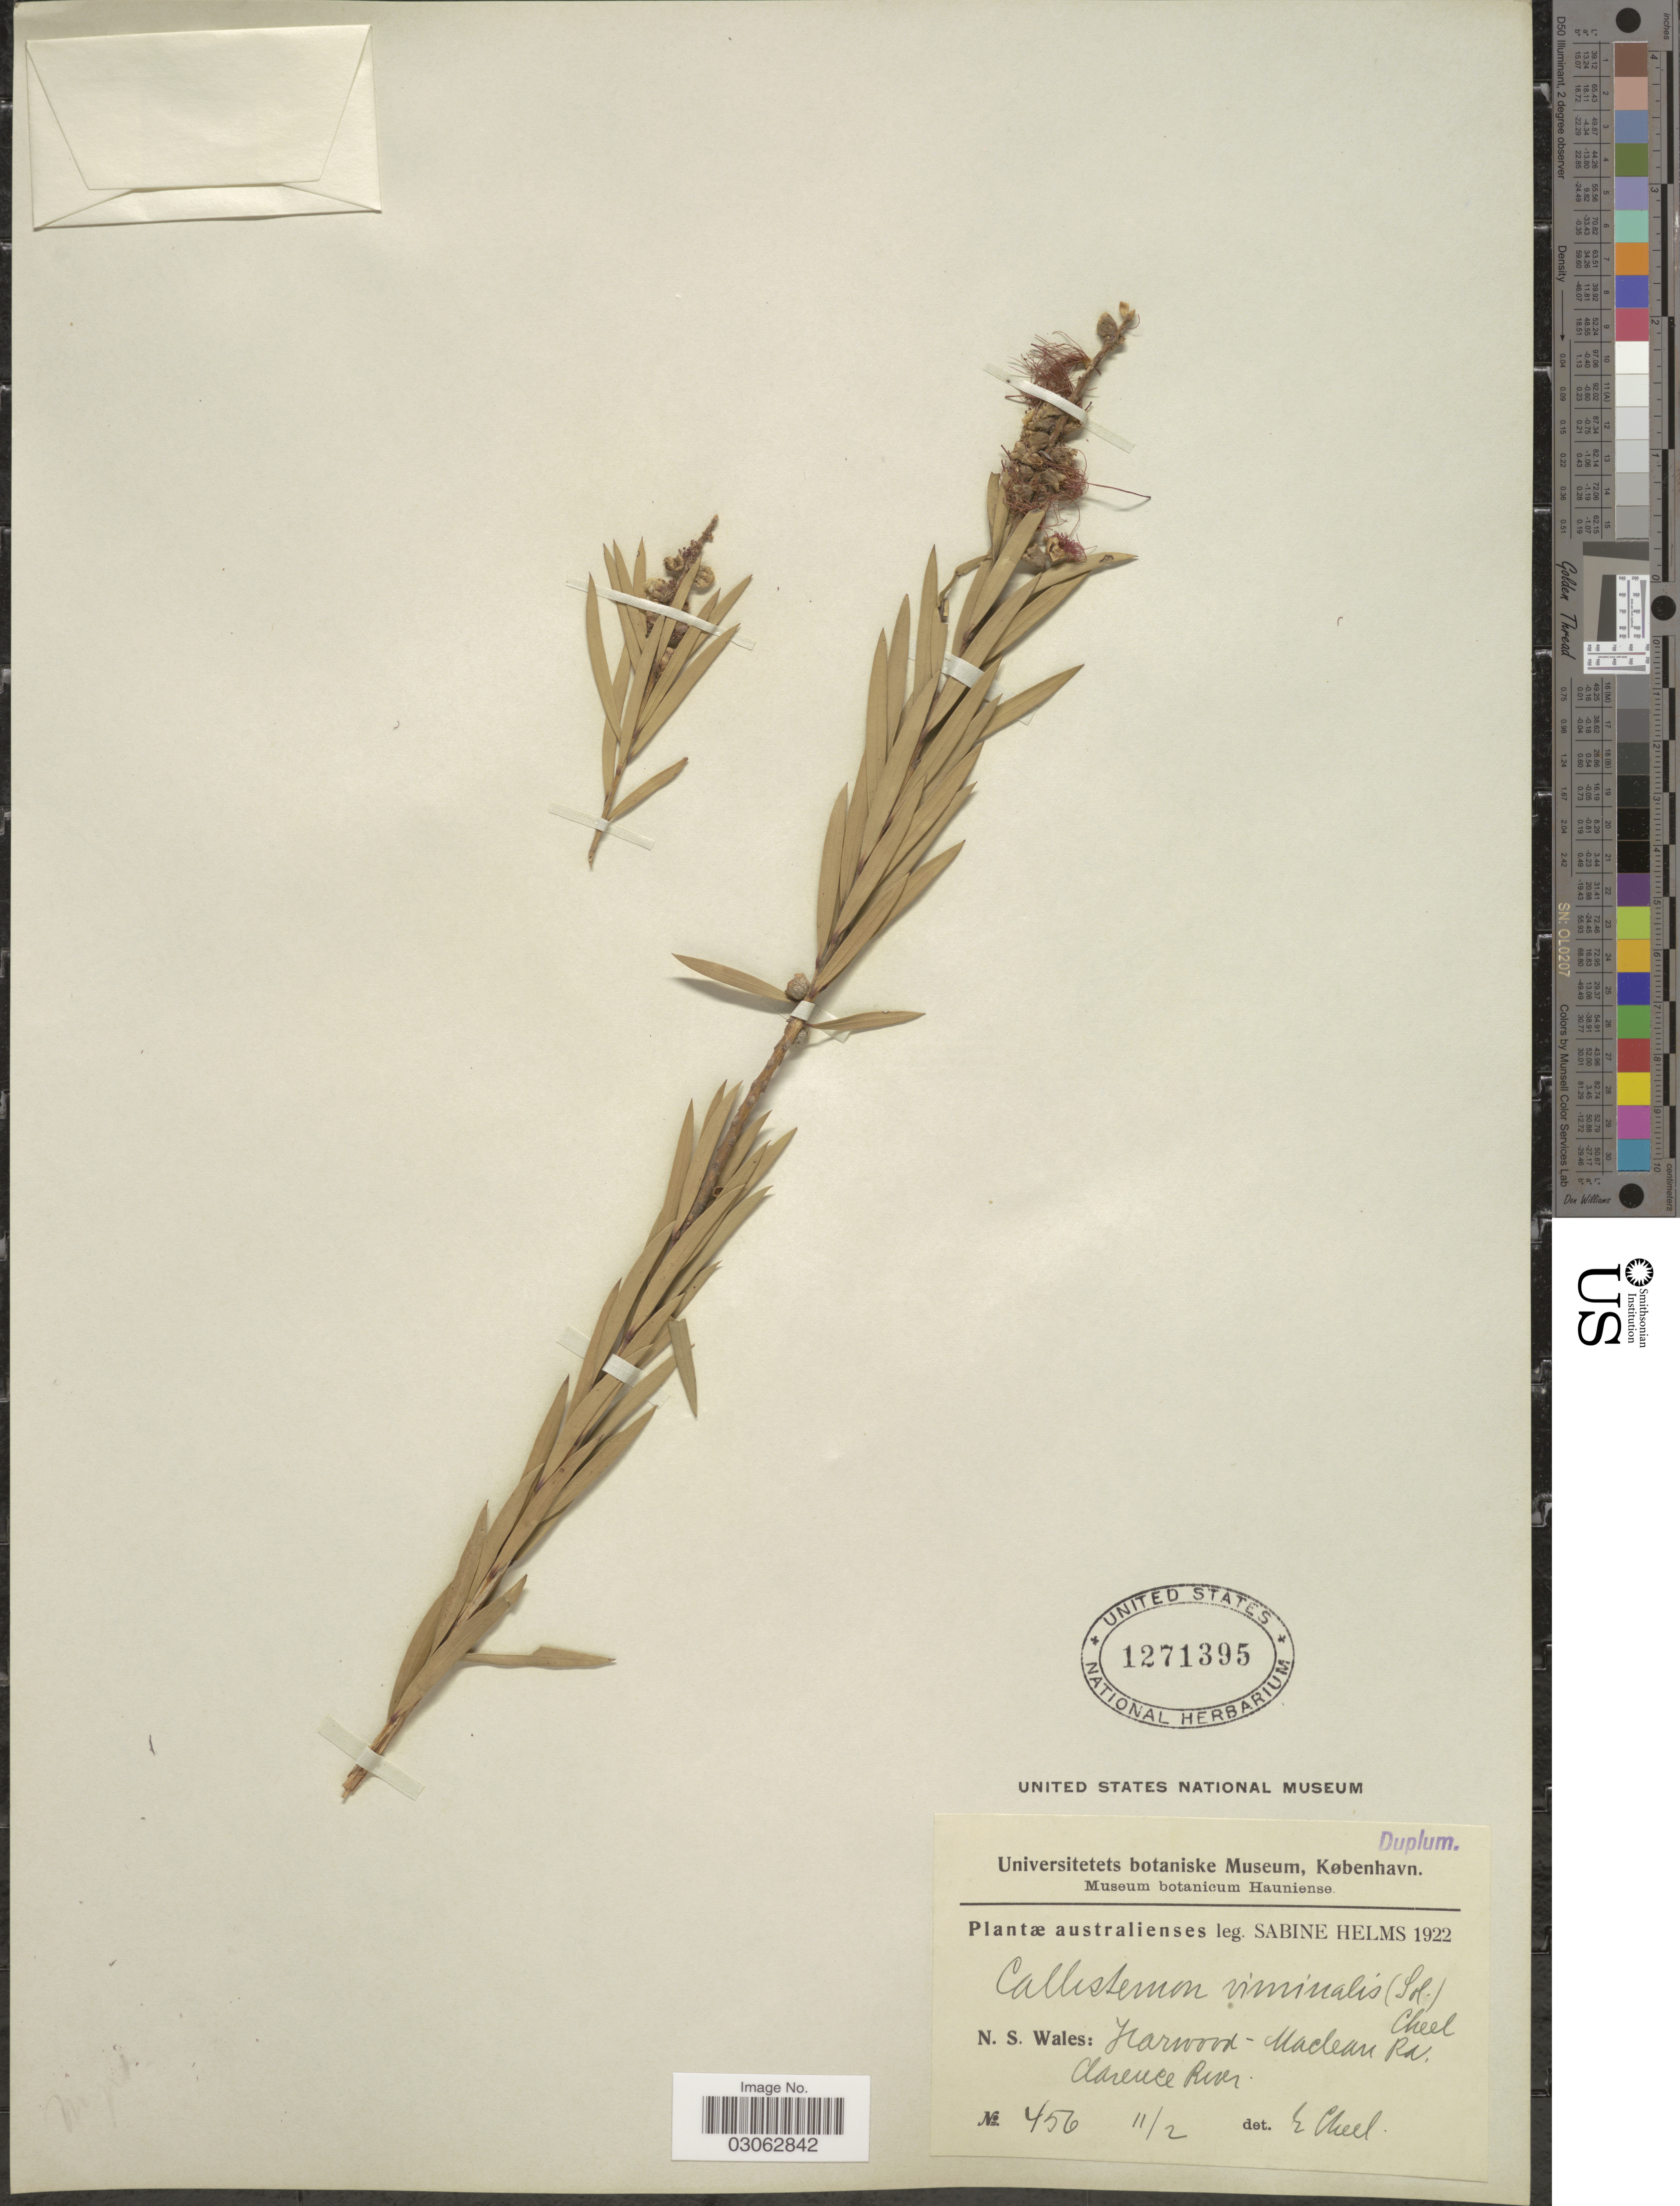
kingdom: Plantae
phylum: Tracheophyta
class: Magnoliopsida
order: Myrtales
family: Myrtaceae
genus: Callistemon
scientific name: Callistemon viminalis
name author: (Sol. ex Gaertn.) G. Don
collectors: S. Helms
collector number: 456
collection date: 1922-02-11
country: Australia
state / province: New South Wales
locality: Harwood - Maclean Rd. Clarence River.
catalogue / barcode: US 1271395